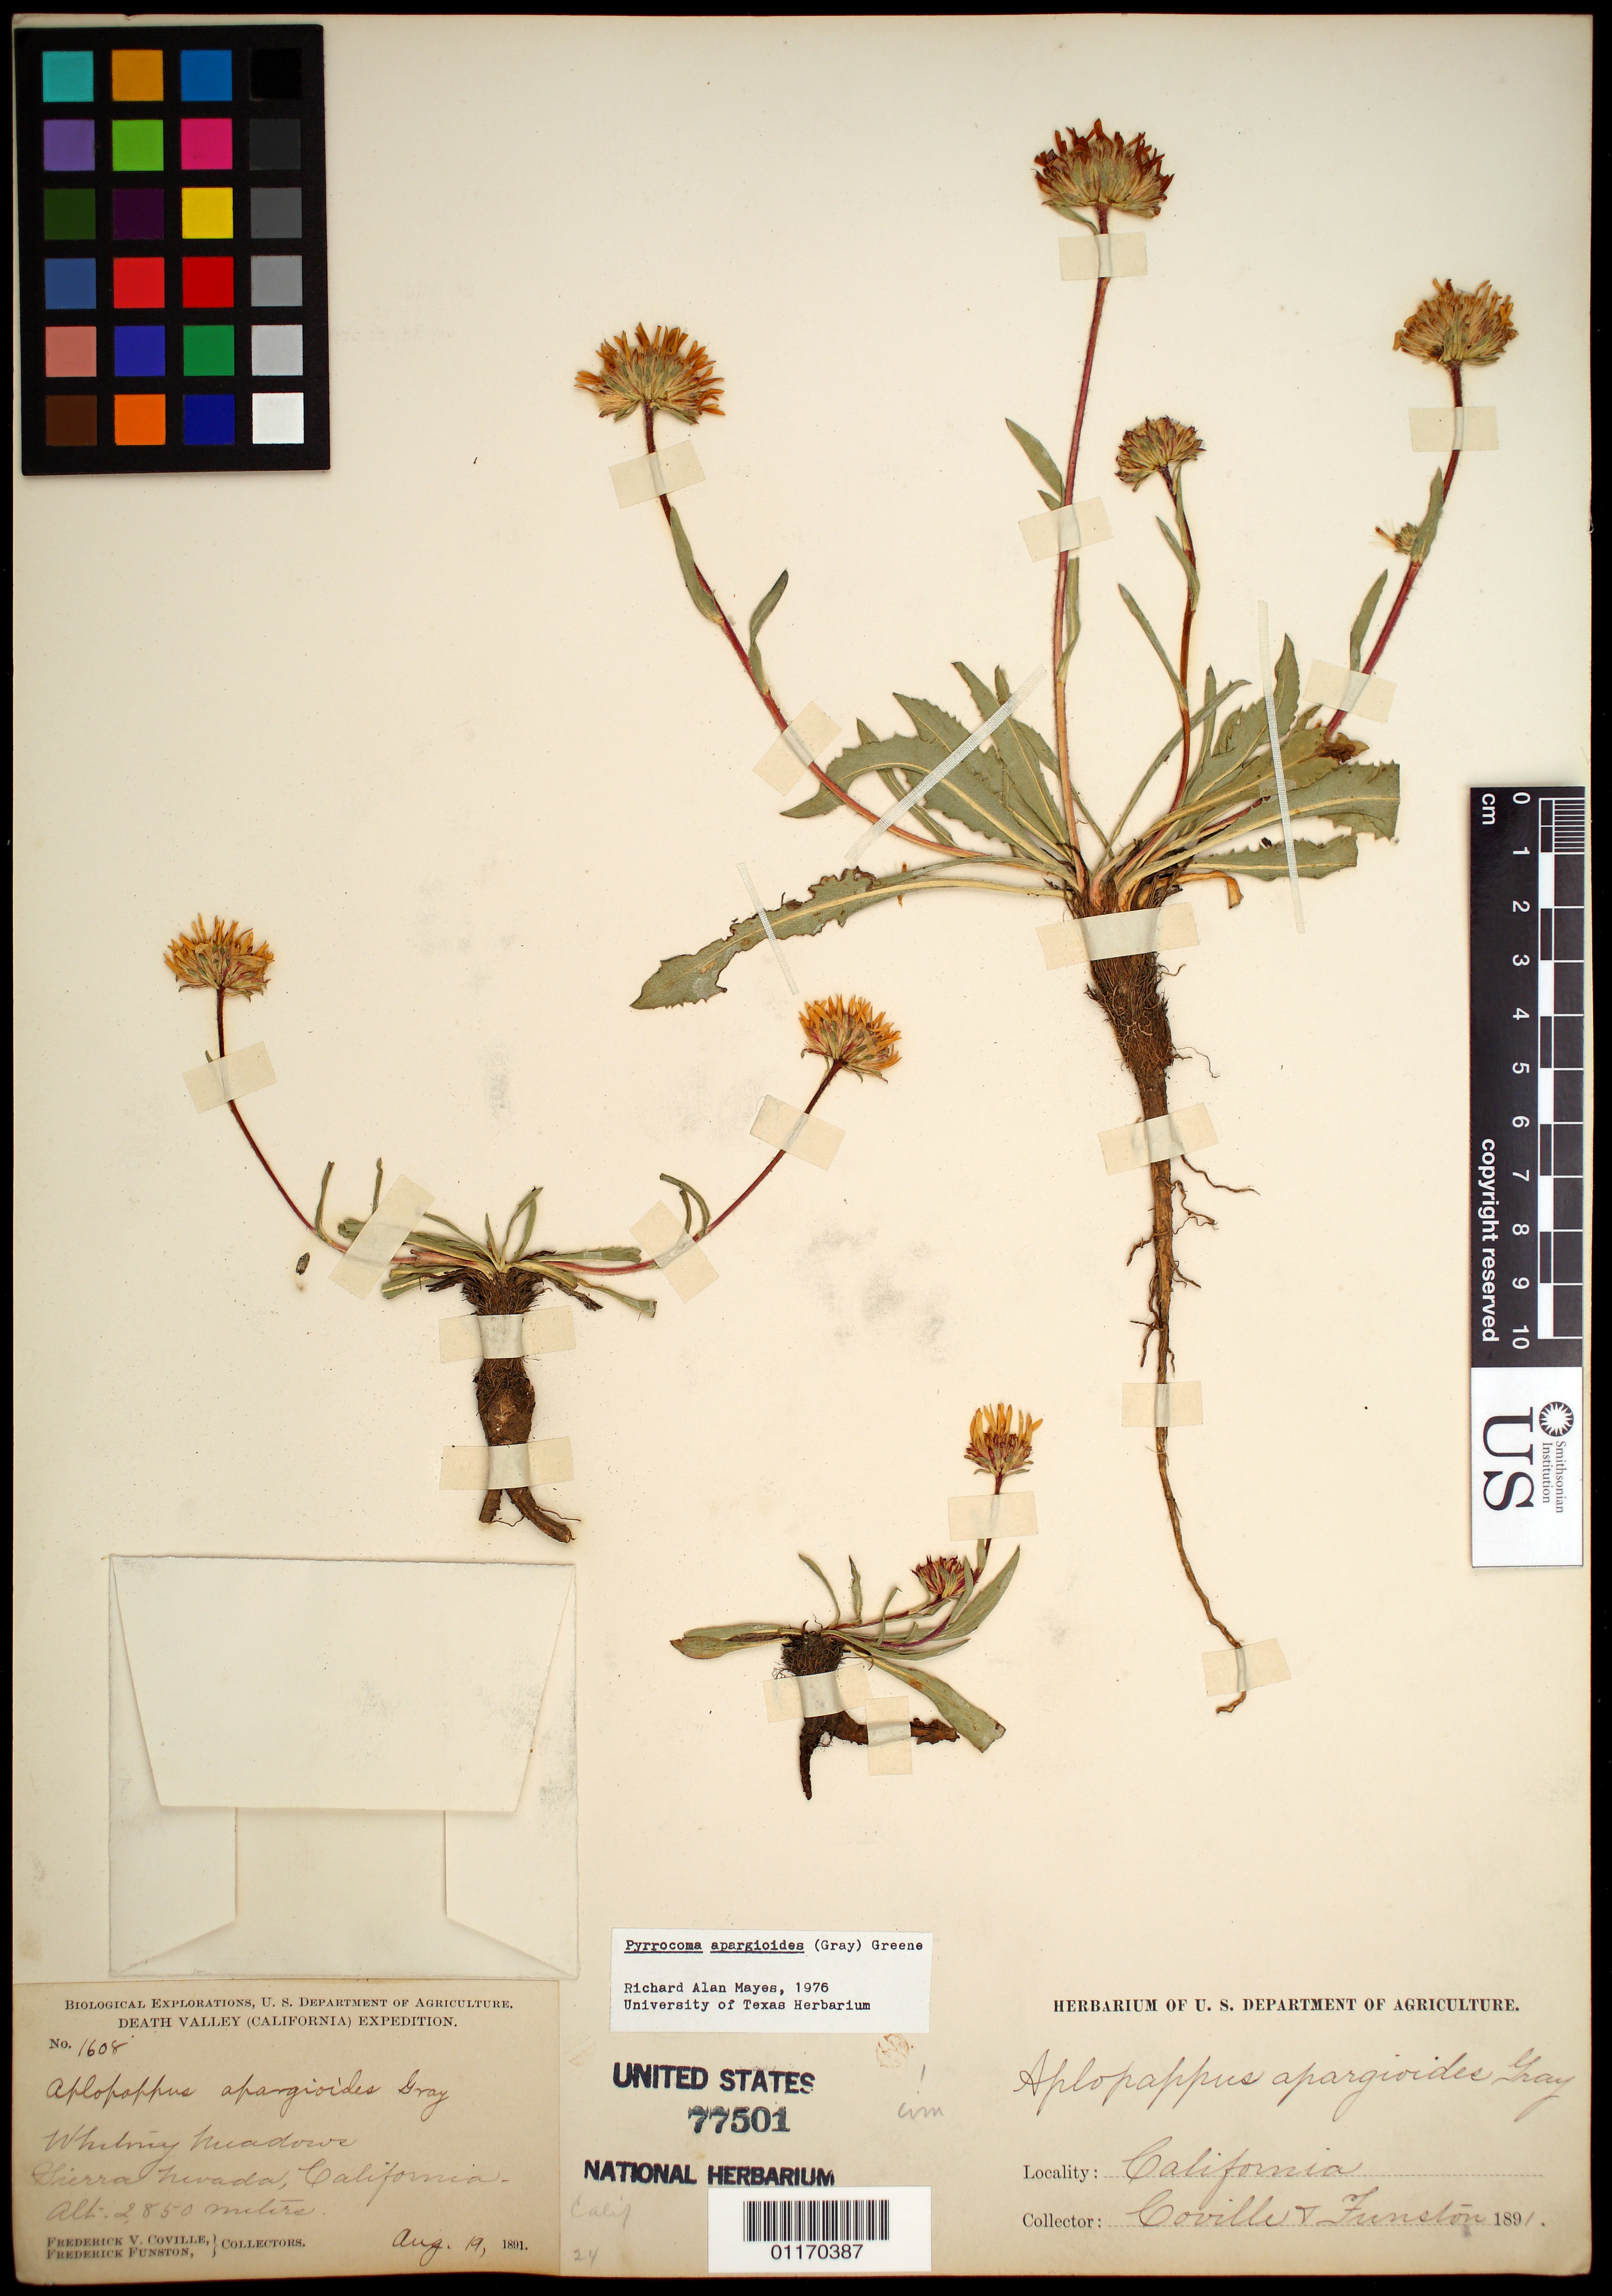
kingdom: Plantae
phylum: Tracheophyta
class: Magnoliopsida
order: Asterales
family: Asteraceae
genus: Pyrrocoma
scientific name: Pyrrocoma apargioides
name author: (A. Gray) Greene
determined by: Mayes, R. A.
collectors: F. V. Coville & F. Funston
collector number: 1608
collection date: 1891-08-19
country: United States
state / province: California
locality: Whitney meadows, Sierra Nevada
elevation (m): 2850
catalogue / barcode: US 77501